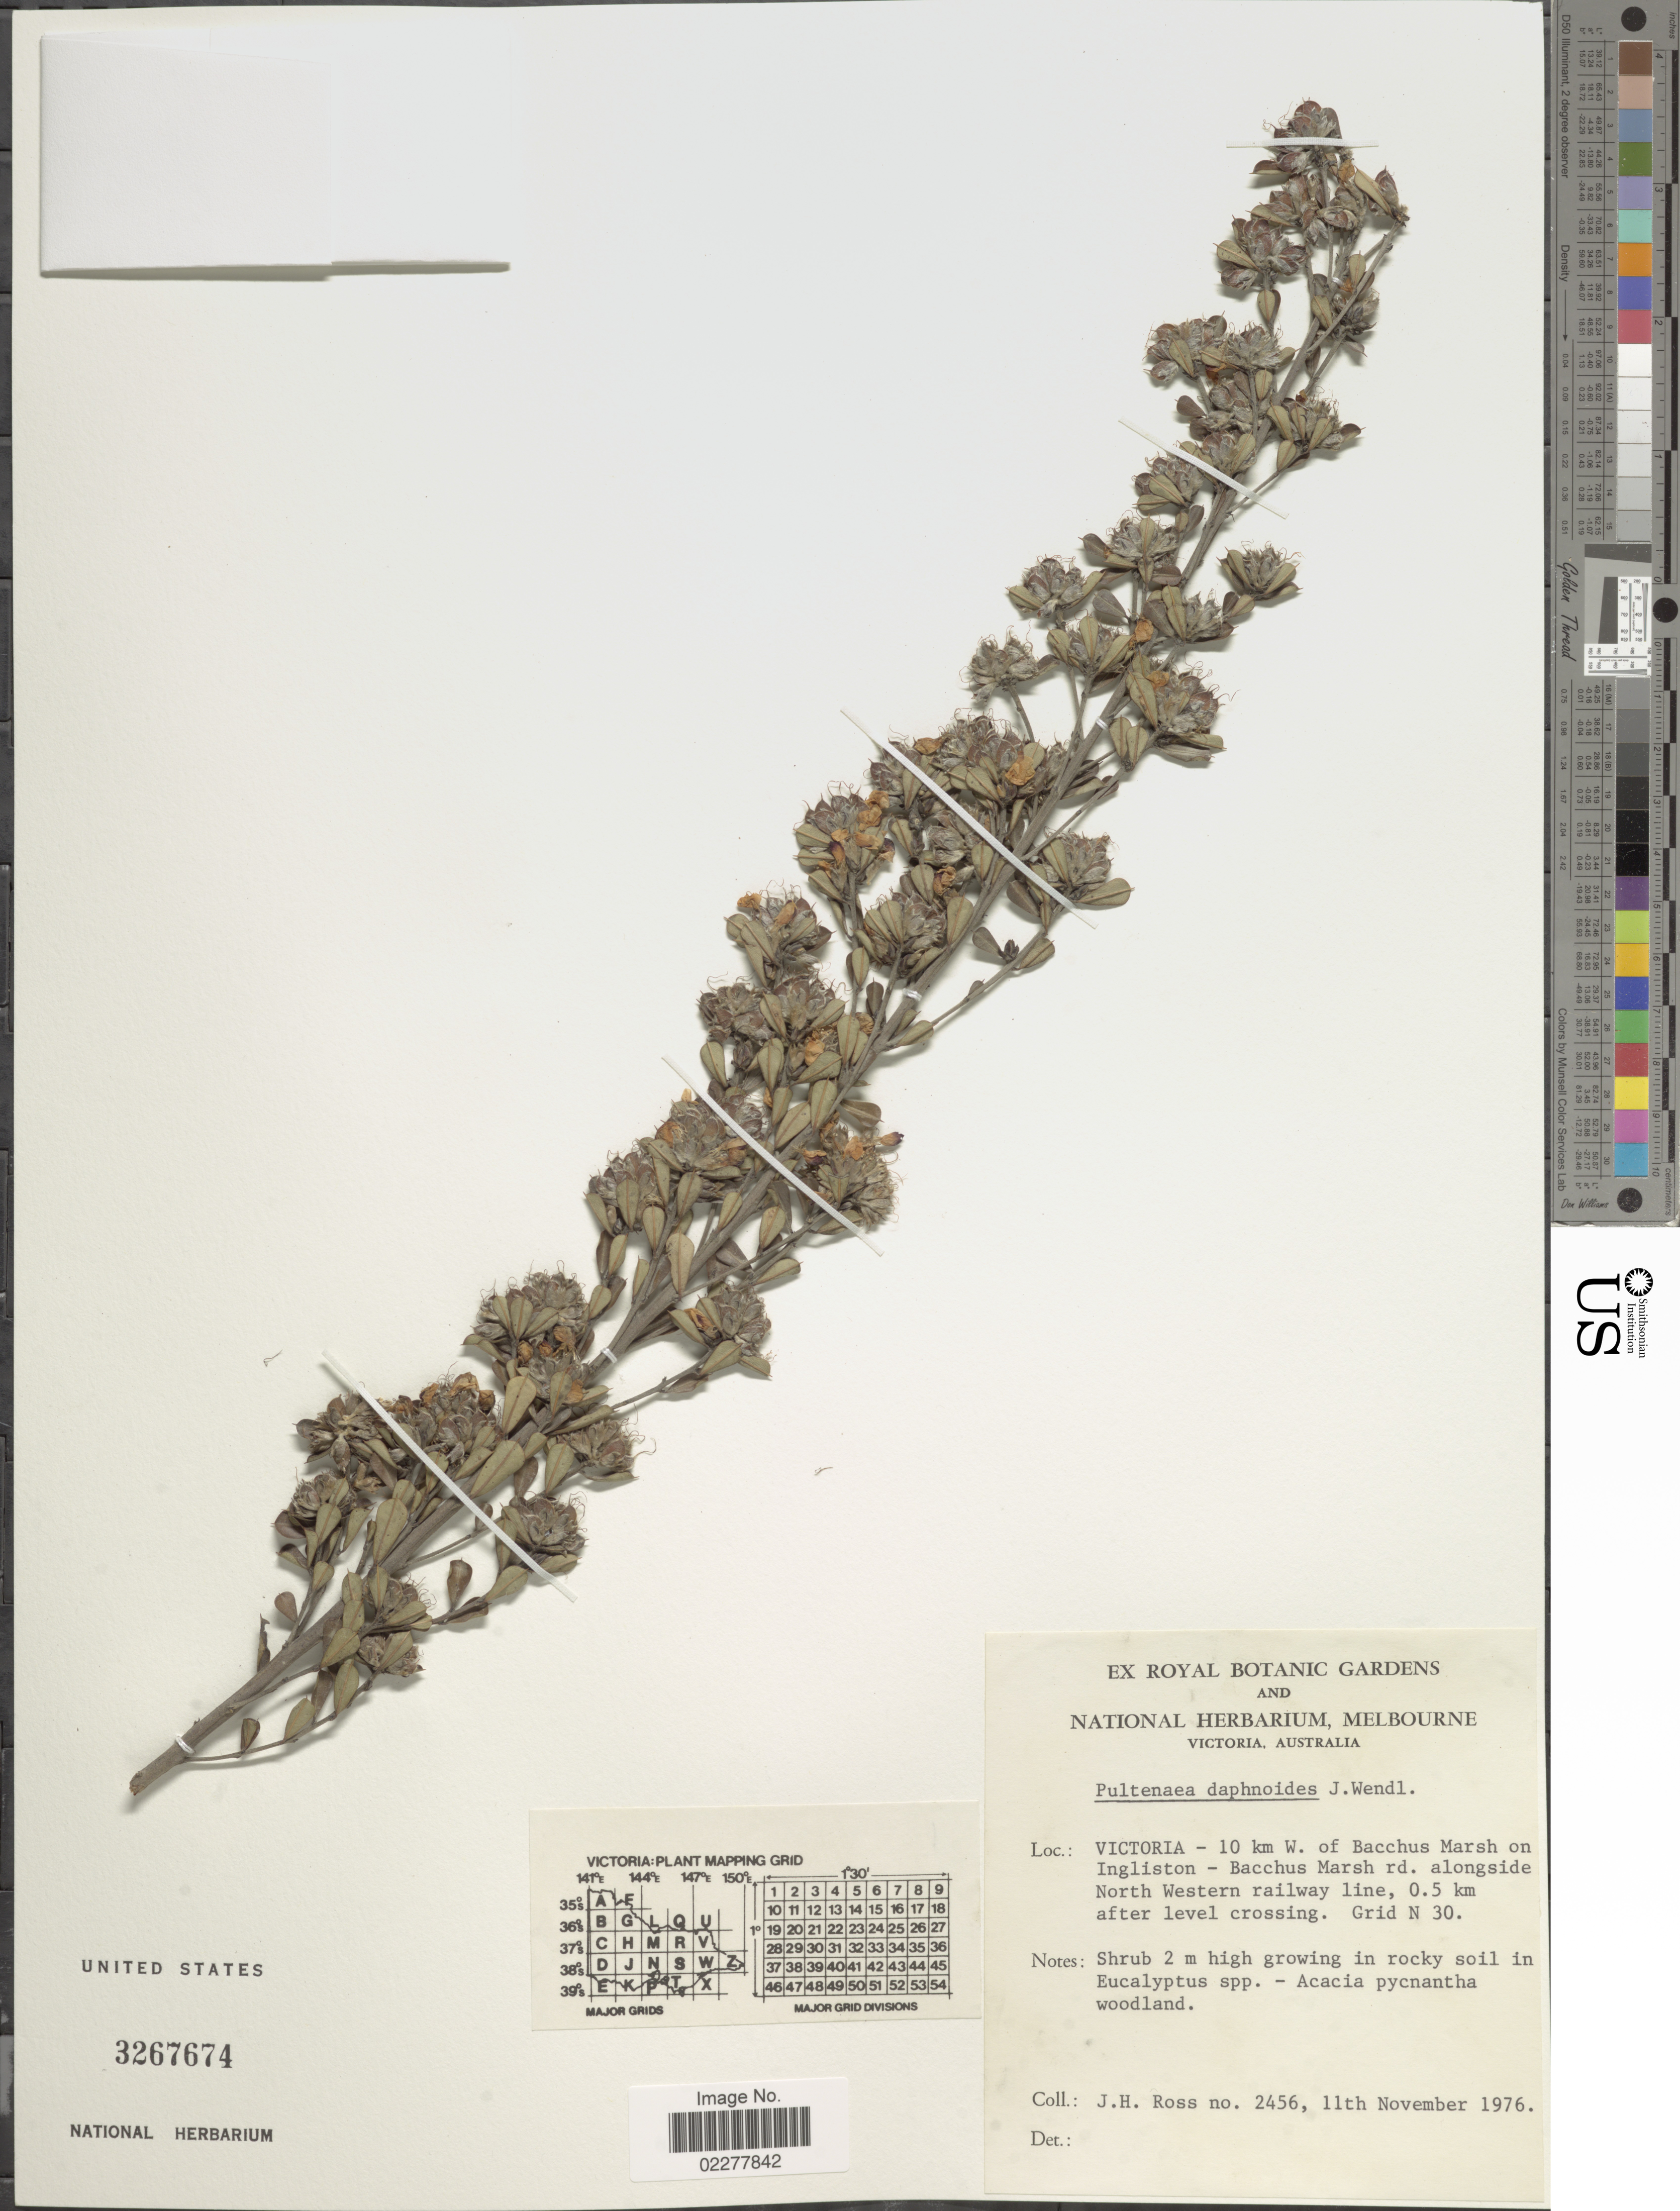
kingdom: Plantae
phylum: Tracheophyta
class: Magnoliopsida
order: Fabales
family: Fabaceae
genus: Pultenaea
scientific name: Pultenaea daphnoides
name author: J.C. Wendl.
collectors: J. Ross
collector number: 2456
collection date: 1976-11-11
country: Australia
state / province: Victoria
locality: Victoria - 10 km W. of bacchus Marsh on Ingliston - Bacchus Marsh rd. alongside North Western railway line, 0.5 km after level crossing. Grid N 30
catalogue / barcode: US 3267674